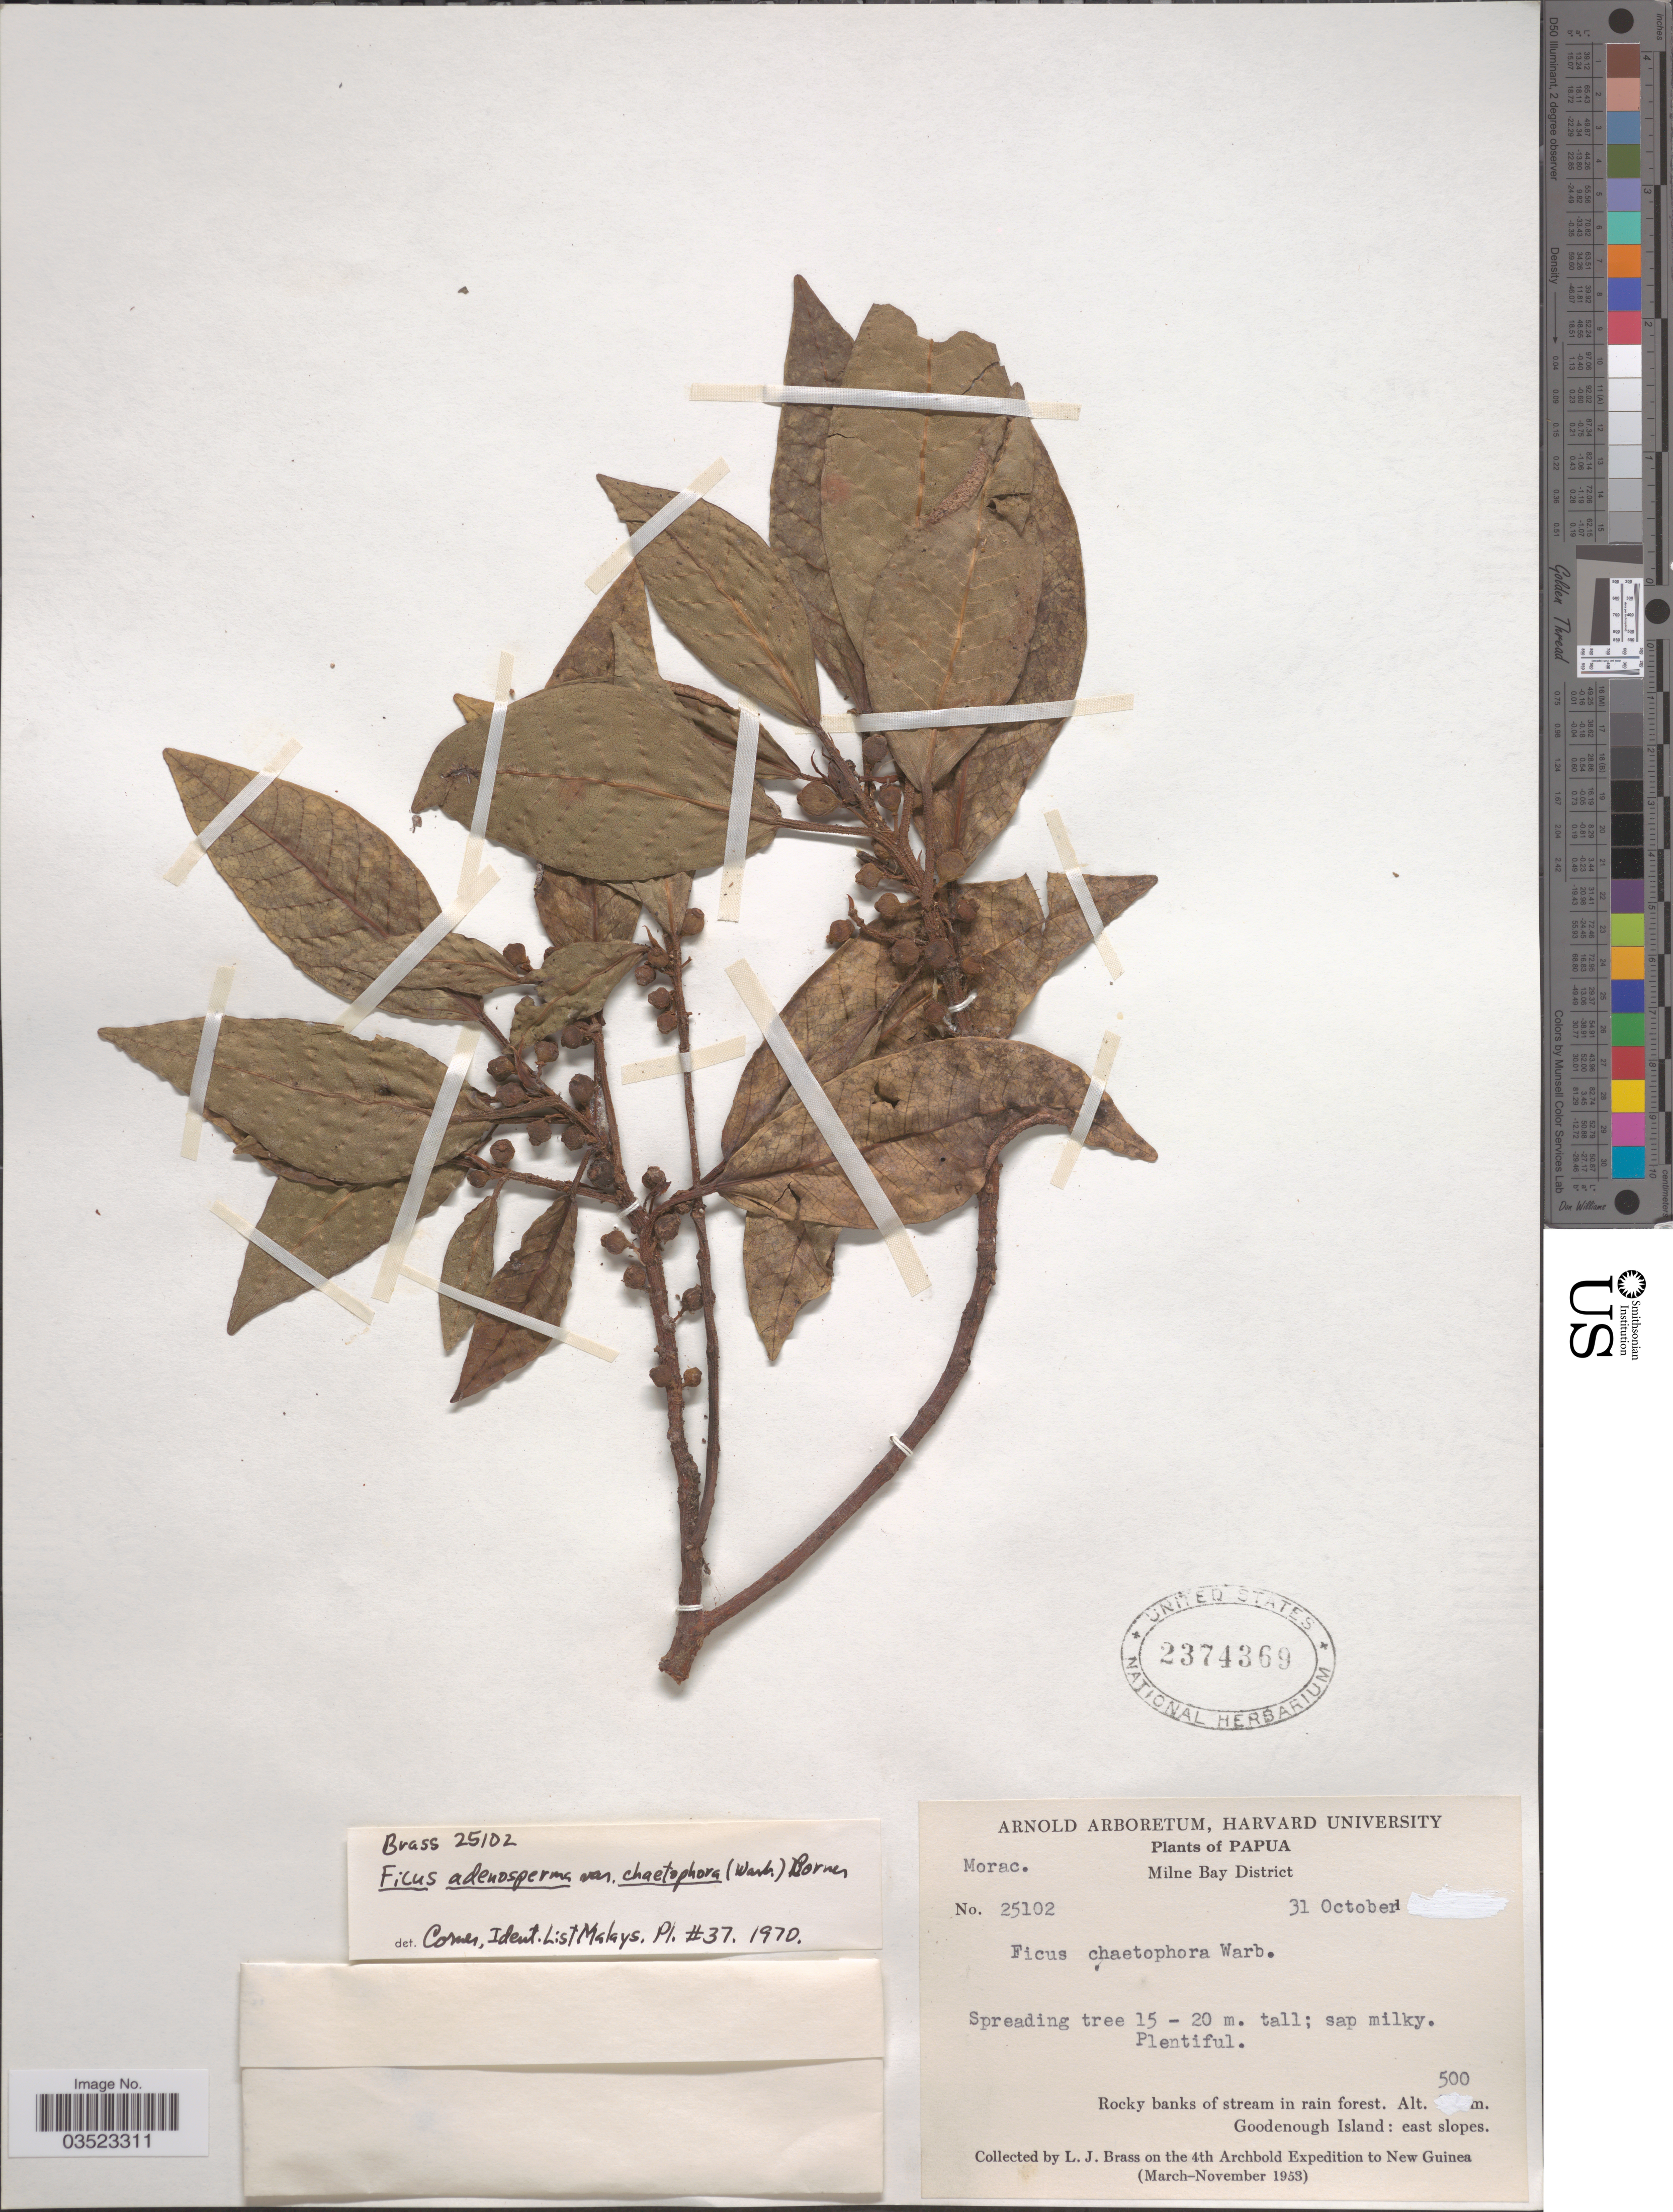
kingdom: Plantae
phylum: Tracheophyta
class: Magnoliopsida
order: Rosales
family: Moraceae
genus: Ficus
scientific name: Ficus adenosperma var. chaetophora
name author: (Warb.) Corner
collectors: L. J. Brass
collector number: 25102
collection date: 1953-10-31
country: Papua New Guinea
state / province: Milne Bay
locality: Papua. Milne Bay District. Rocky banks of stream in rain forest. Goodenough Island: east slopes. The 4th Archbold Expedition to New Guinea (March-November 1953).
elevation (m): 500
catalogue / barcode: US 2374369